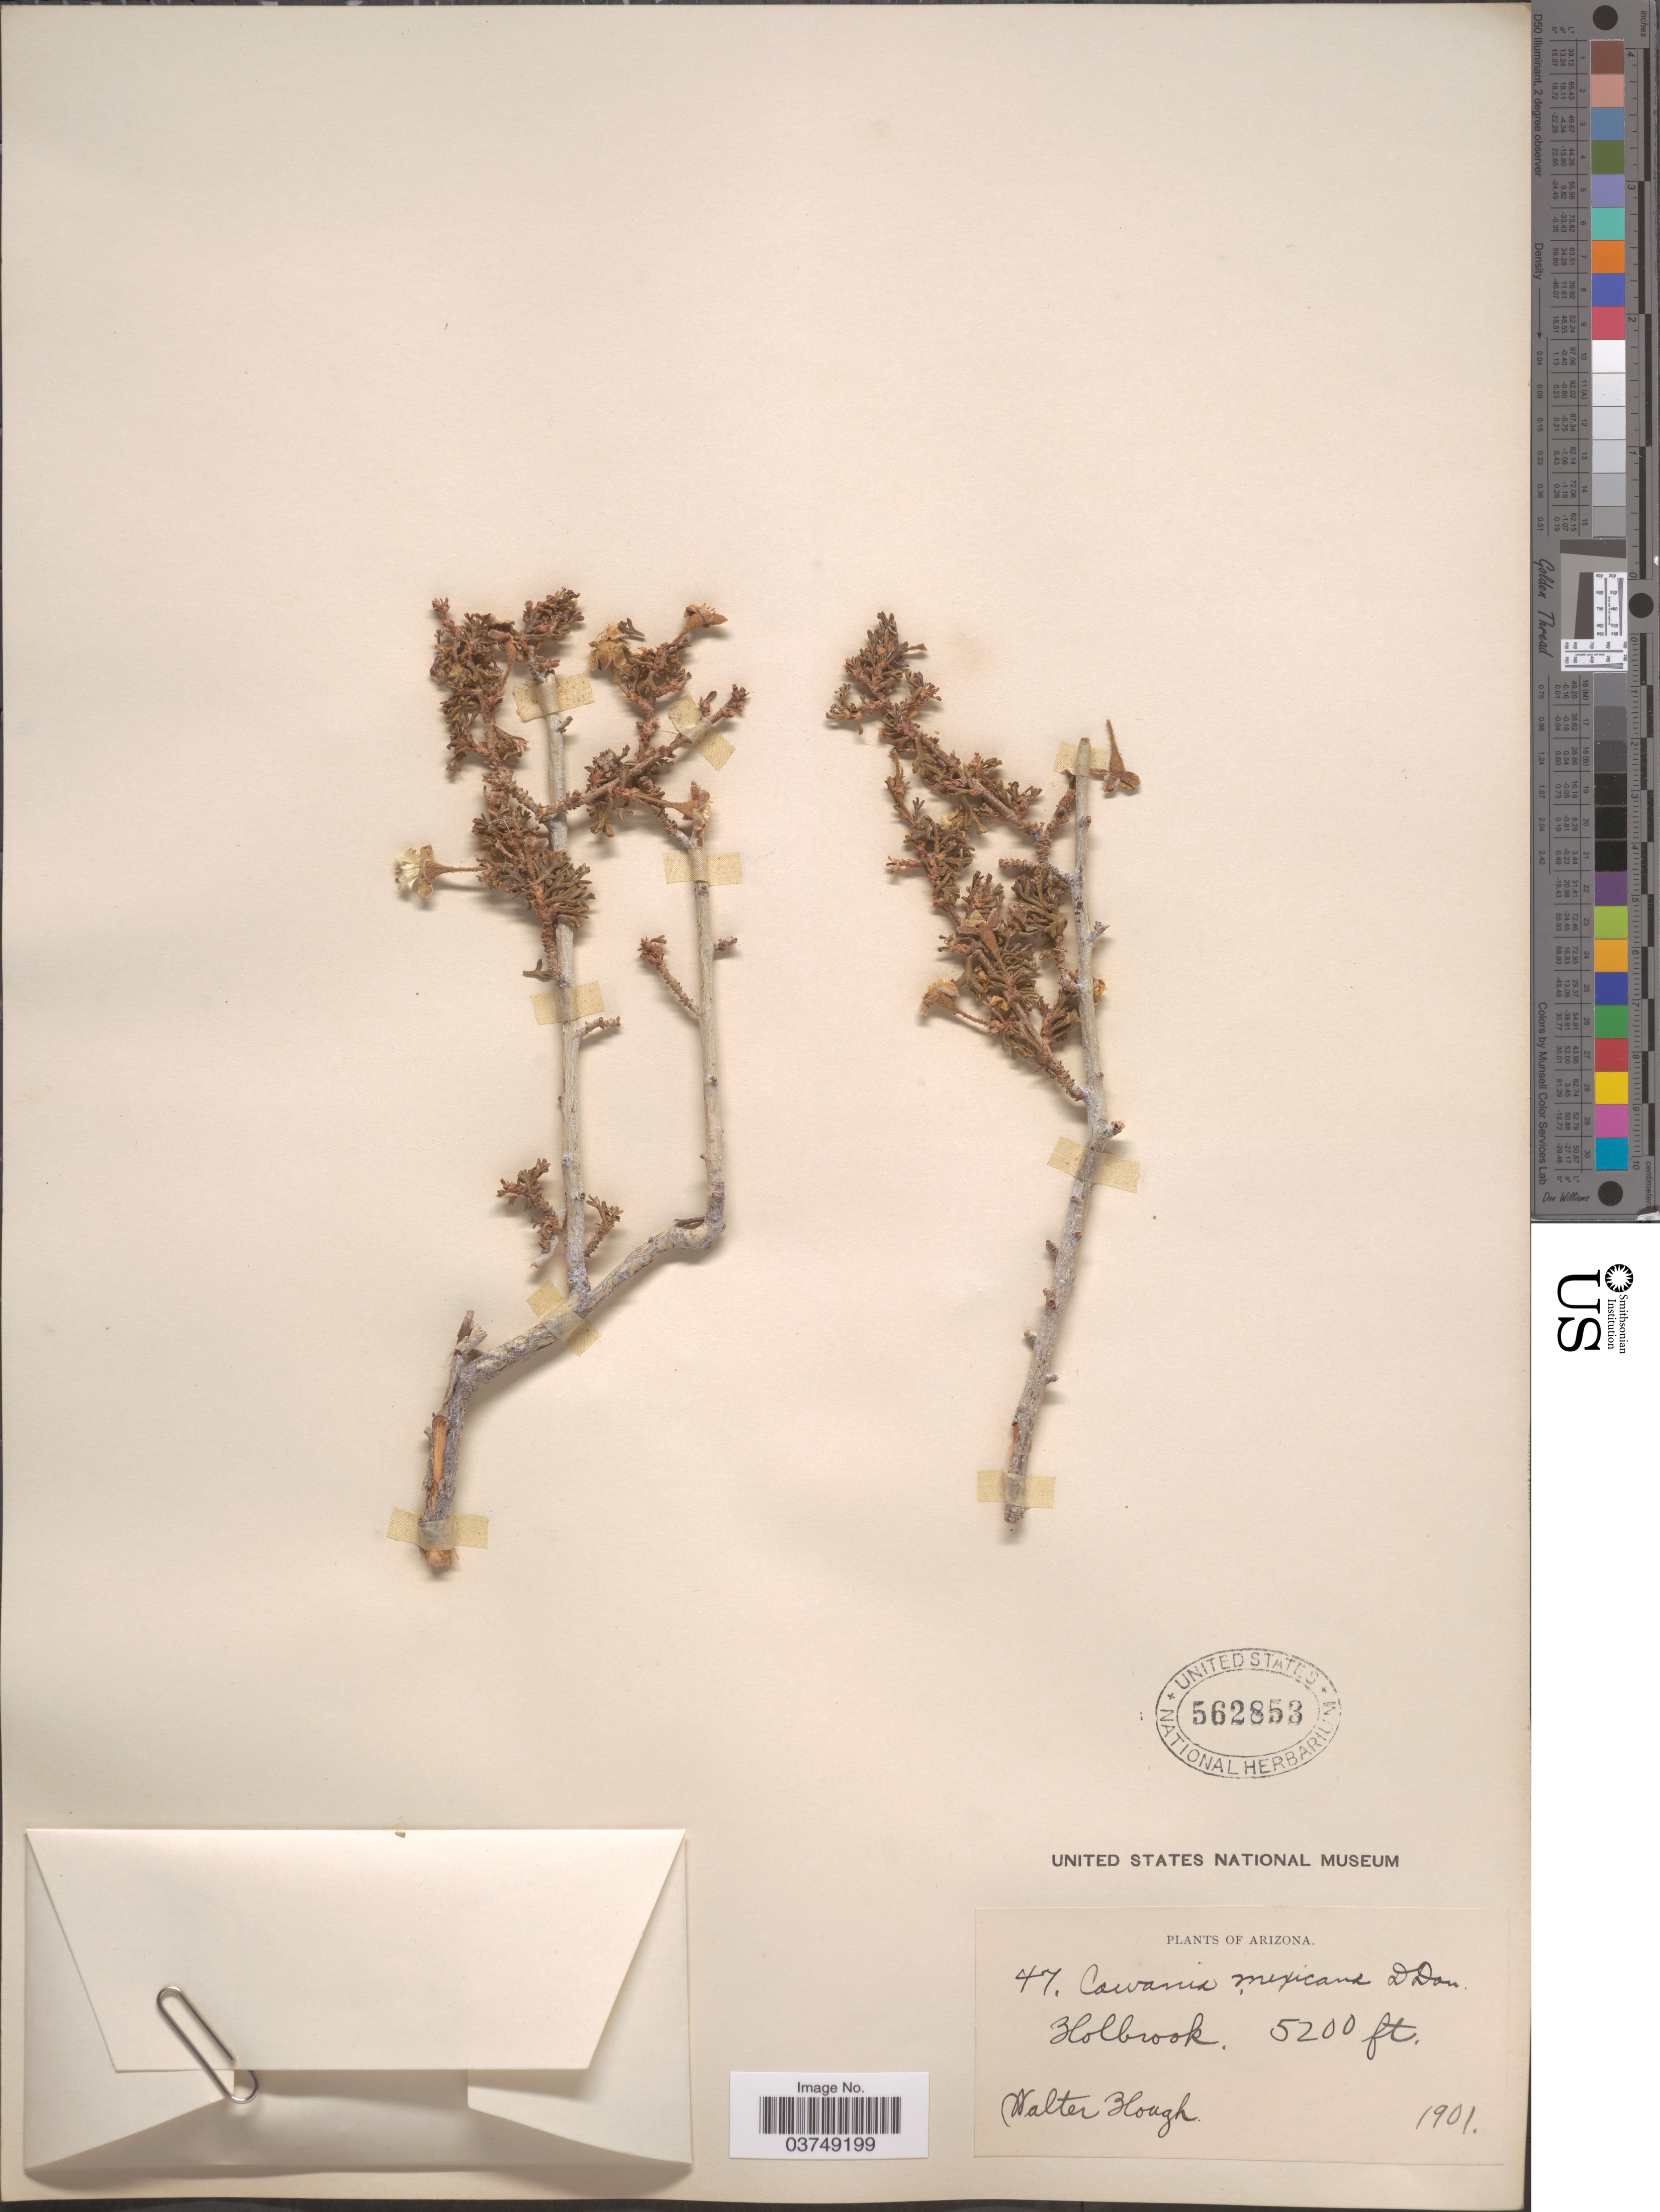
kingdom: Plantae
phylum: Tracheophyta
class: Magnoliopsida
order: Rosales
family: Rosaceae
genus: Purshia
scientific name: Purshia stansburyana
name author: (Torr.) Henrickson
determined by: Strong, Mark T., (BOT), Smithsonian Institution - National Museum of Natural History (UNITED STATES)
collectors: W. Hough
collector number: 47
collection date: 1901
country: United States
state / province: Arizona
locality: Holbrook.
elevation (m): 1585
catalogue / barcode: US 562853